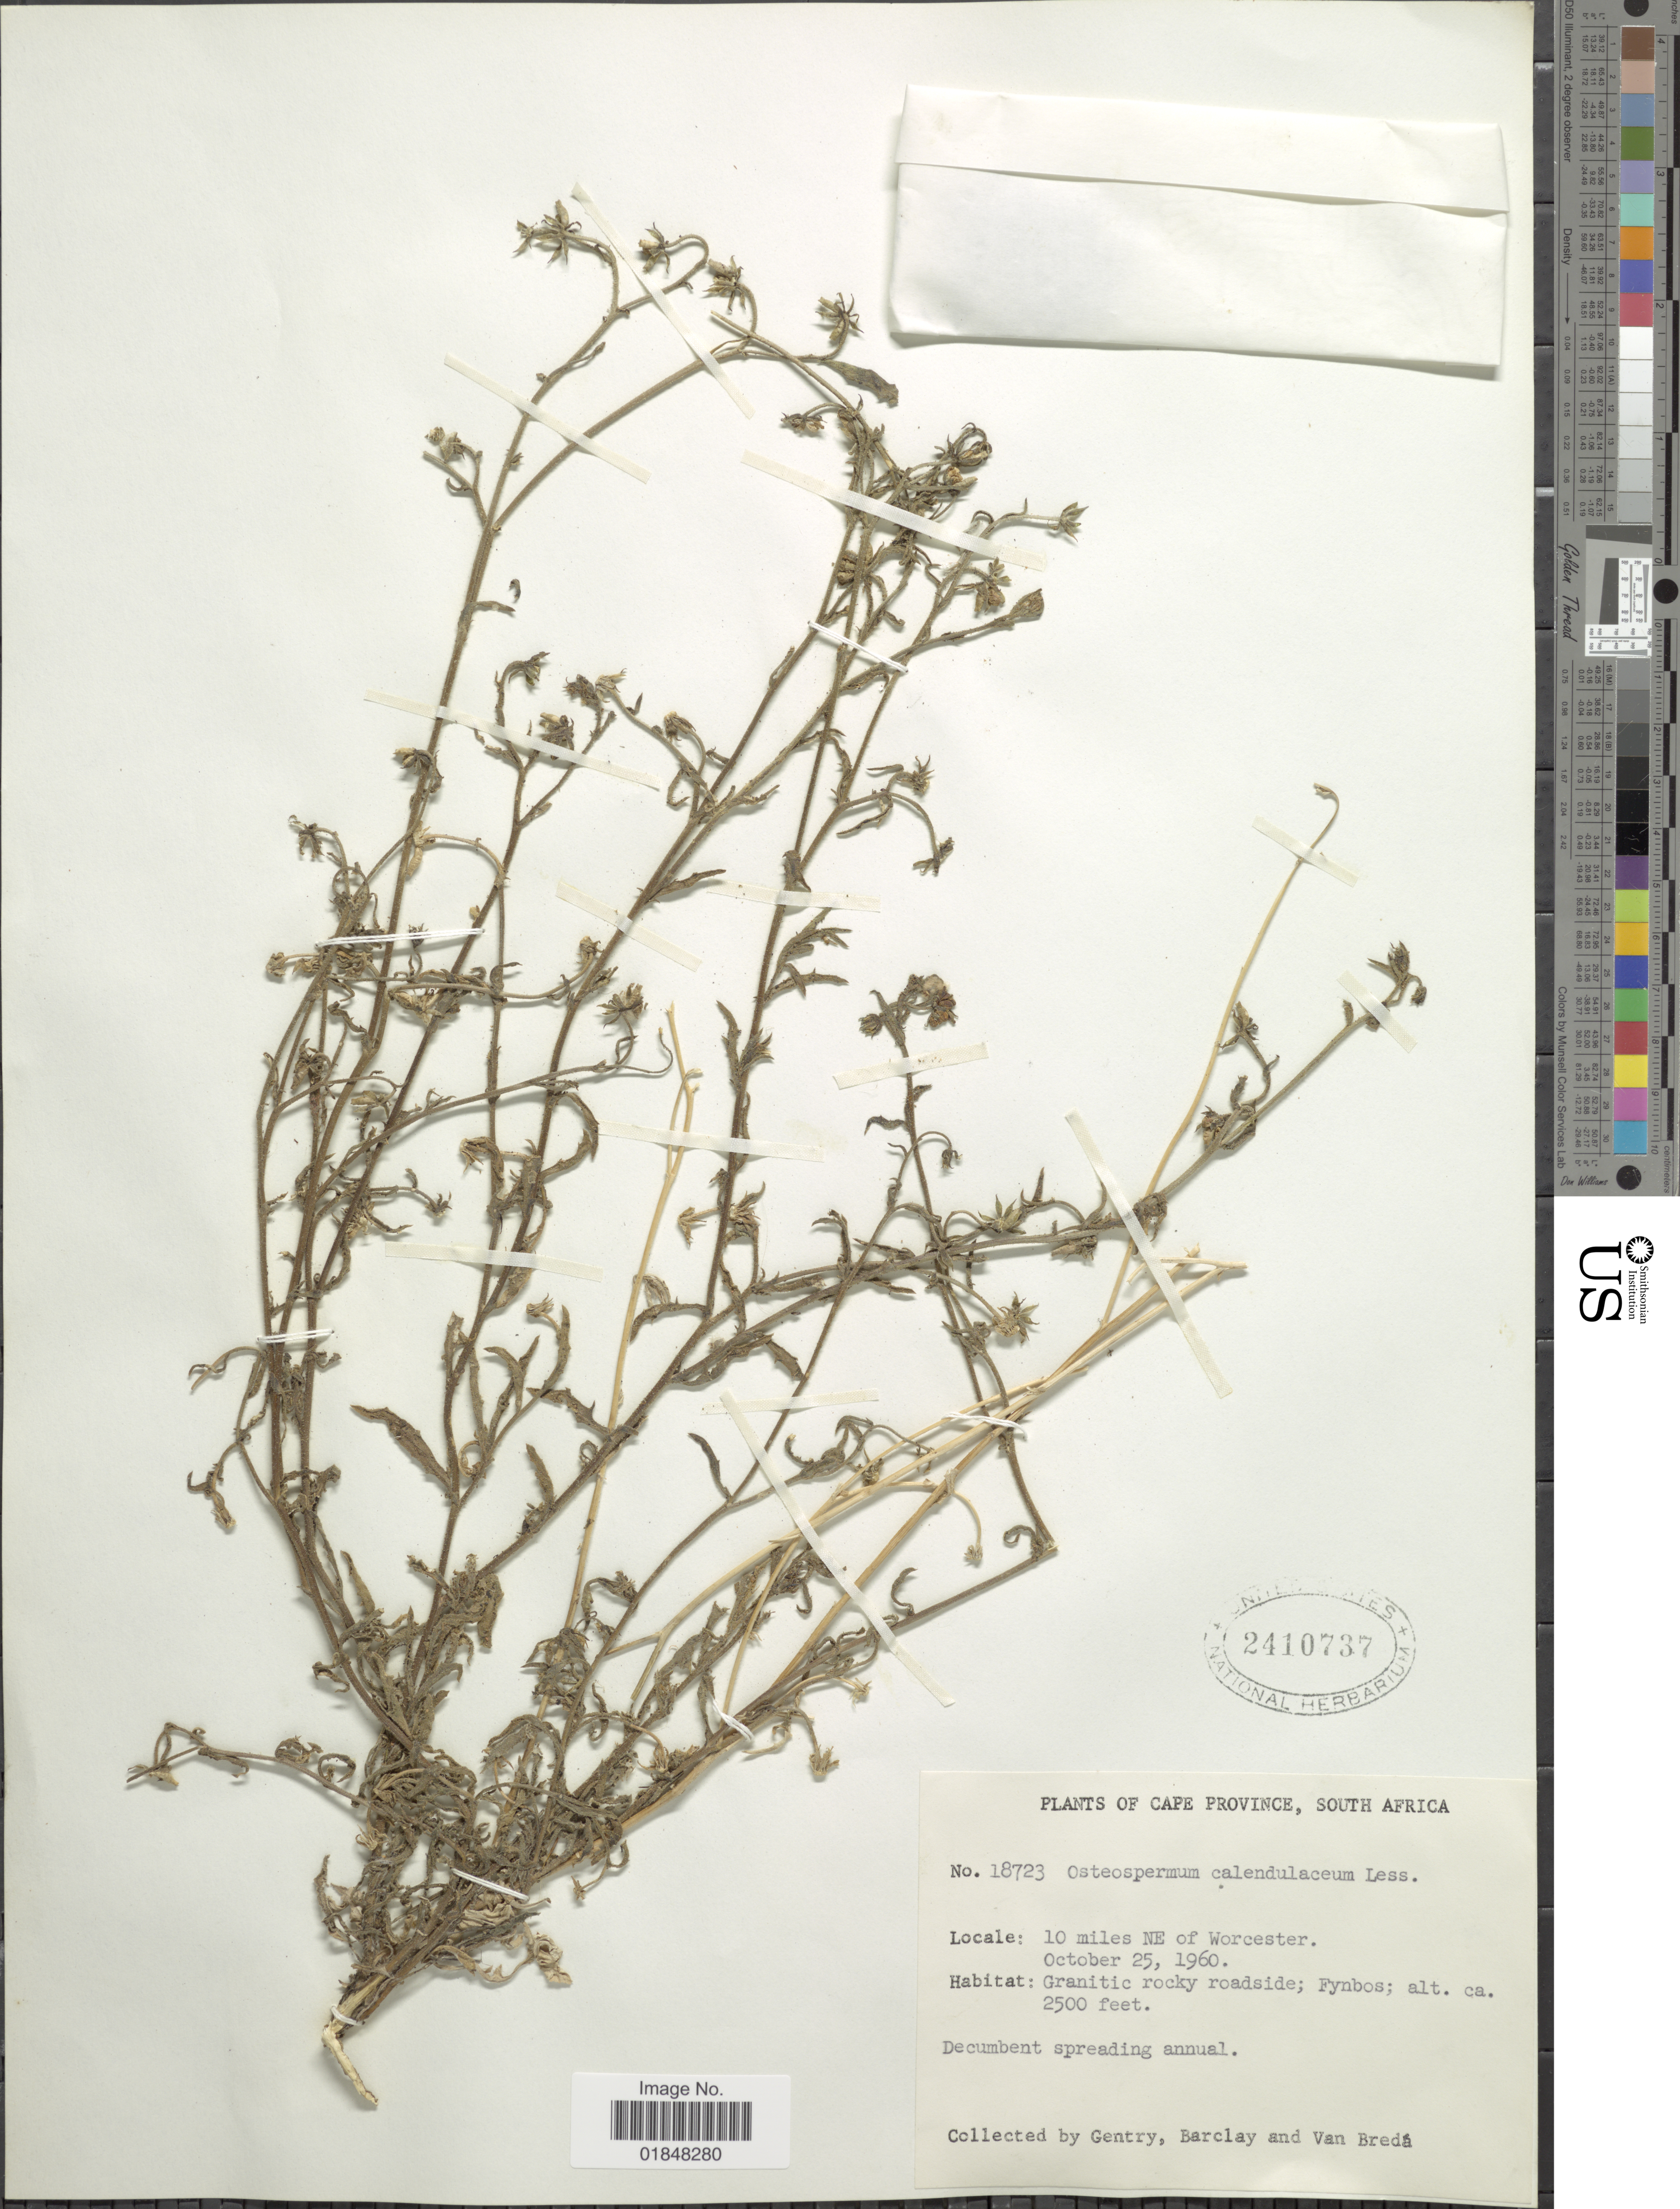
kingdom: Plantae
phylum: Tracheophyta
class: Magnoliopsida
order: Asterales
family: Asteraceae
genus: Osteospermum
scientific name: Osteospermum calendulaceum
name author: L. f.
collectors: Gentry, --, -- Barclay & P. Van Breda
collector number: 18723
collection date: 1960-10-25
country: South Africa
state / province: Western Cape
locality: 10 miles NE of Worcester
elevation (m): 762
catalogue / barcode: US 2410737